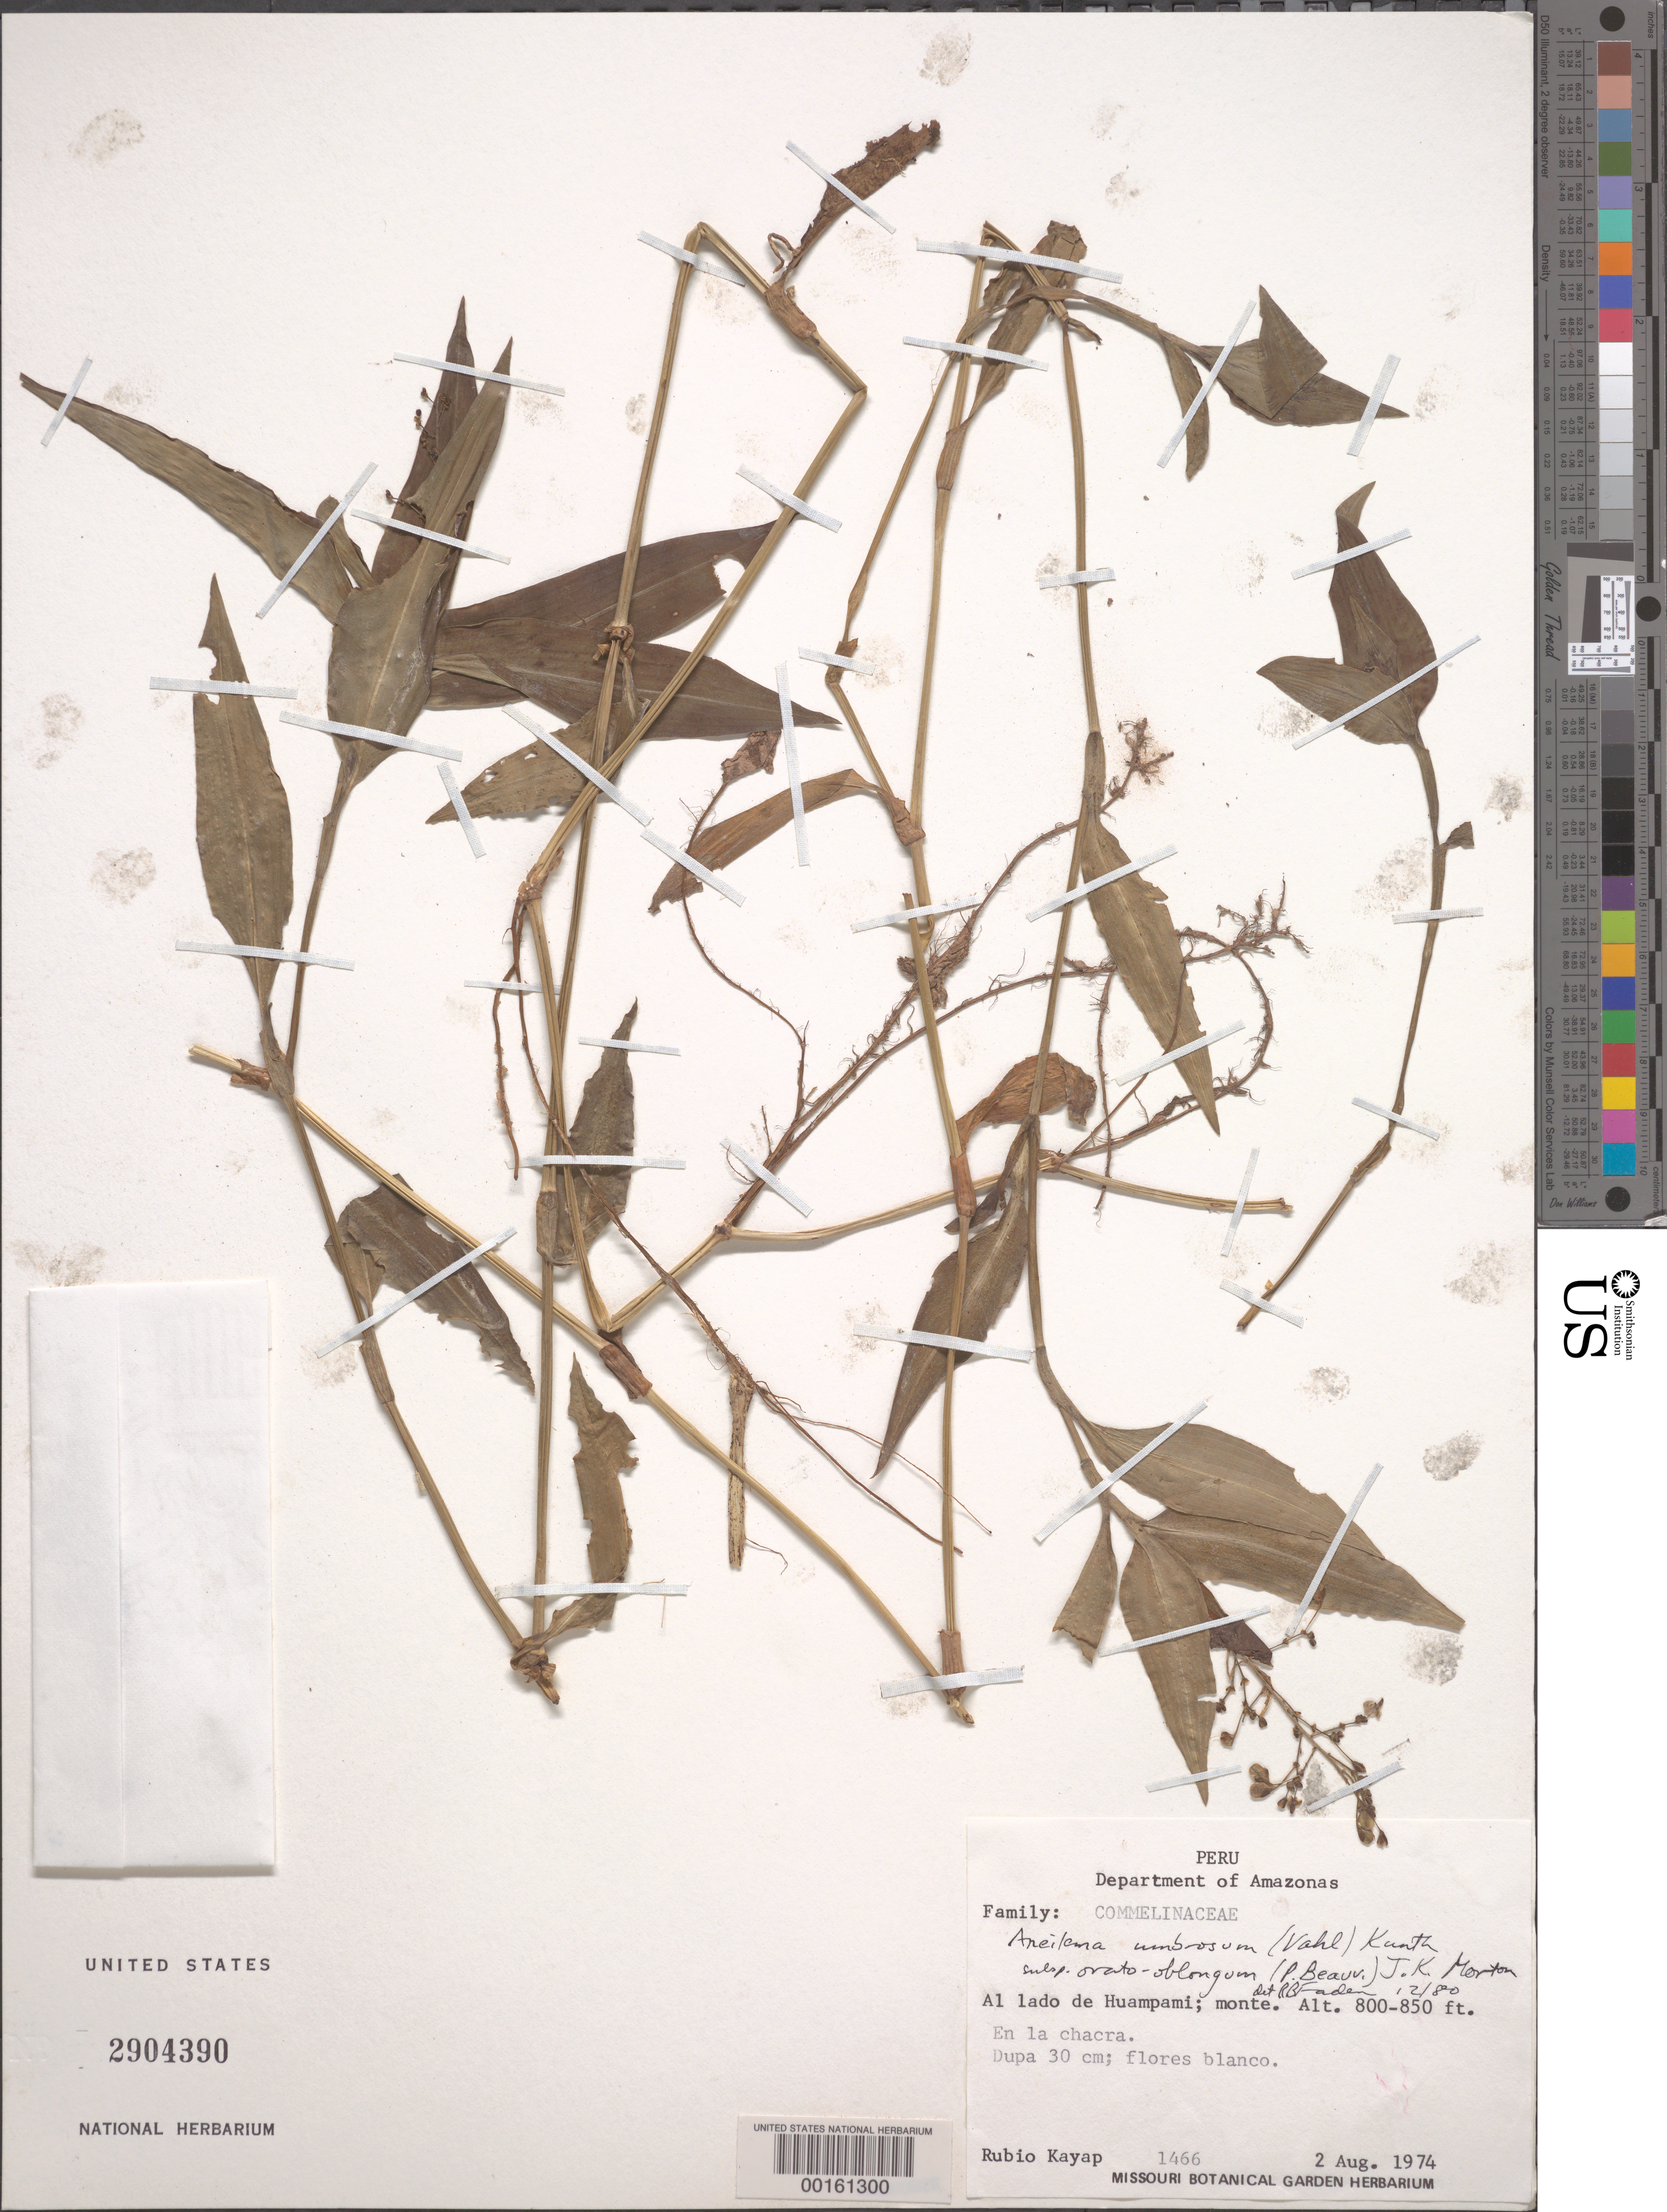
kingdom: Plantae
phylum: Tracheophyta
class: Liliopsida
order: Commelinales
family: Commelinaceae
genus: Aneilema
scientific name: Aneilema umbrosum subsp. ovato-oblongum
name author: (P. Beauv.) J.K. Morton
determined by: Faden, Robert B., (US), Smithsonian Institution - National Museum of Natural History (UNITED STATES)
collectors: R. Kayap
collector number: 1466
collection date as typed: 02 Aug 1974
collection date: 1974-08-02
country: Peru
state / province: Amazonas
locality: Huampami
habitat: Farm; mountain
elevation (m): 244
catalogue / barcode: US 2904390